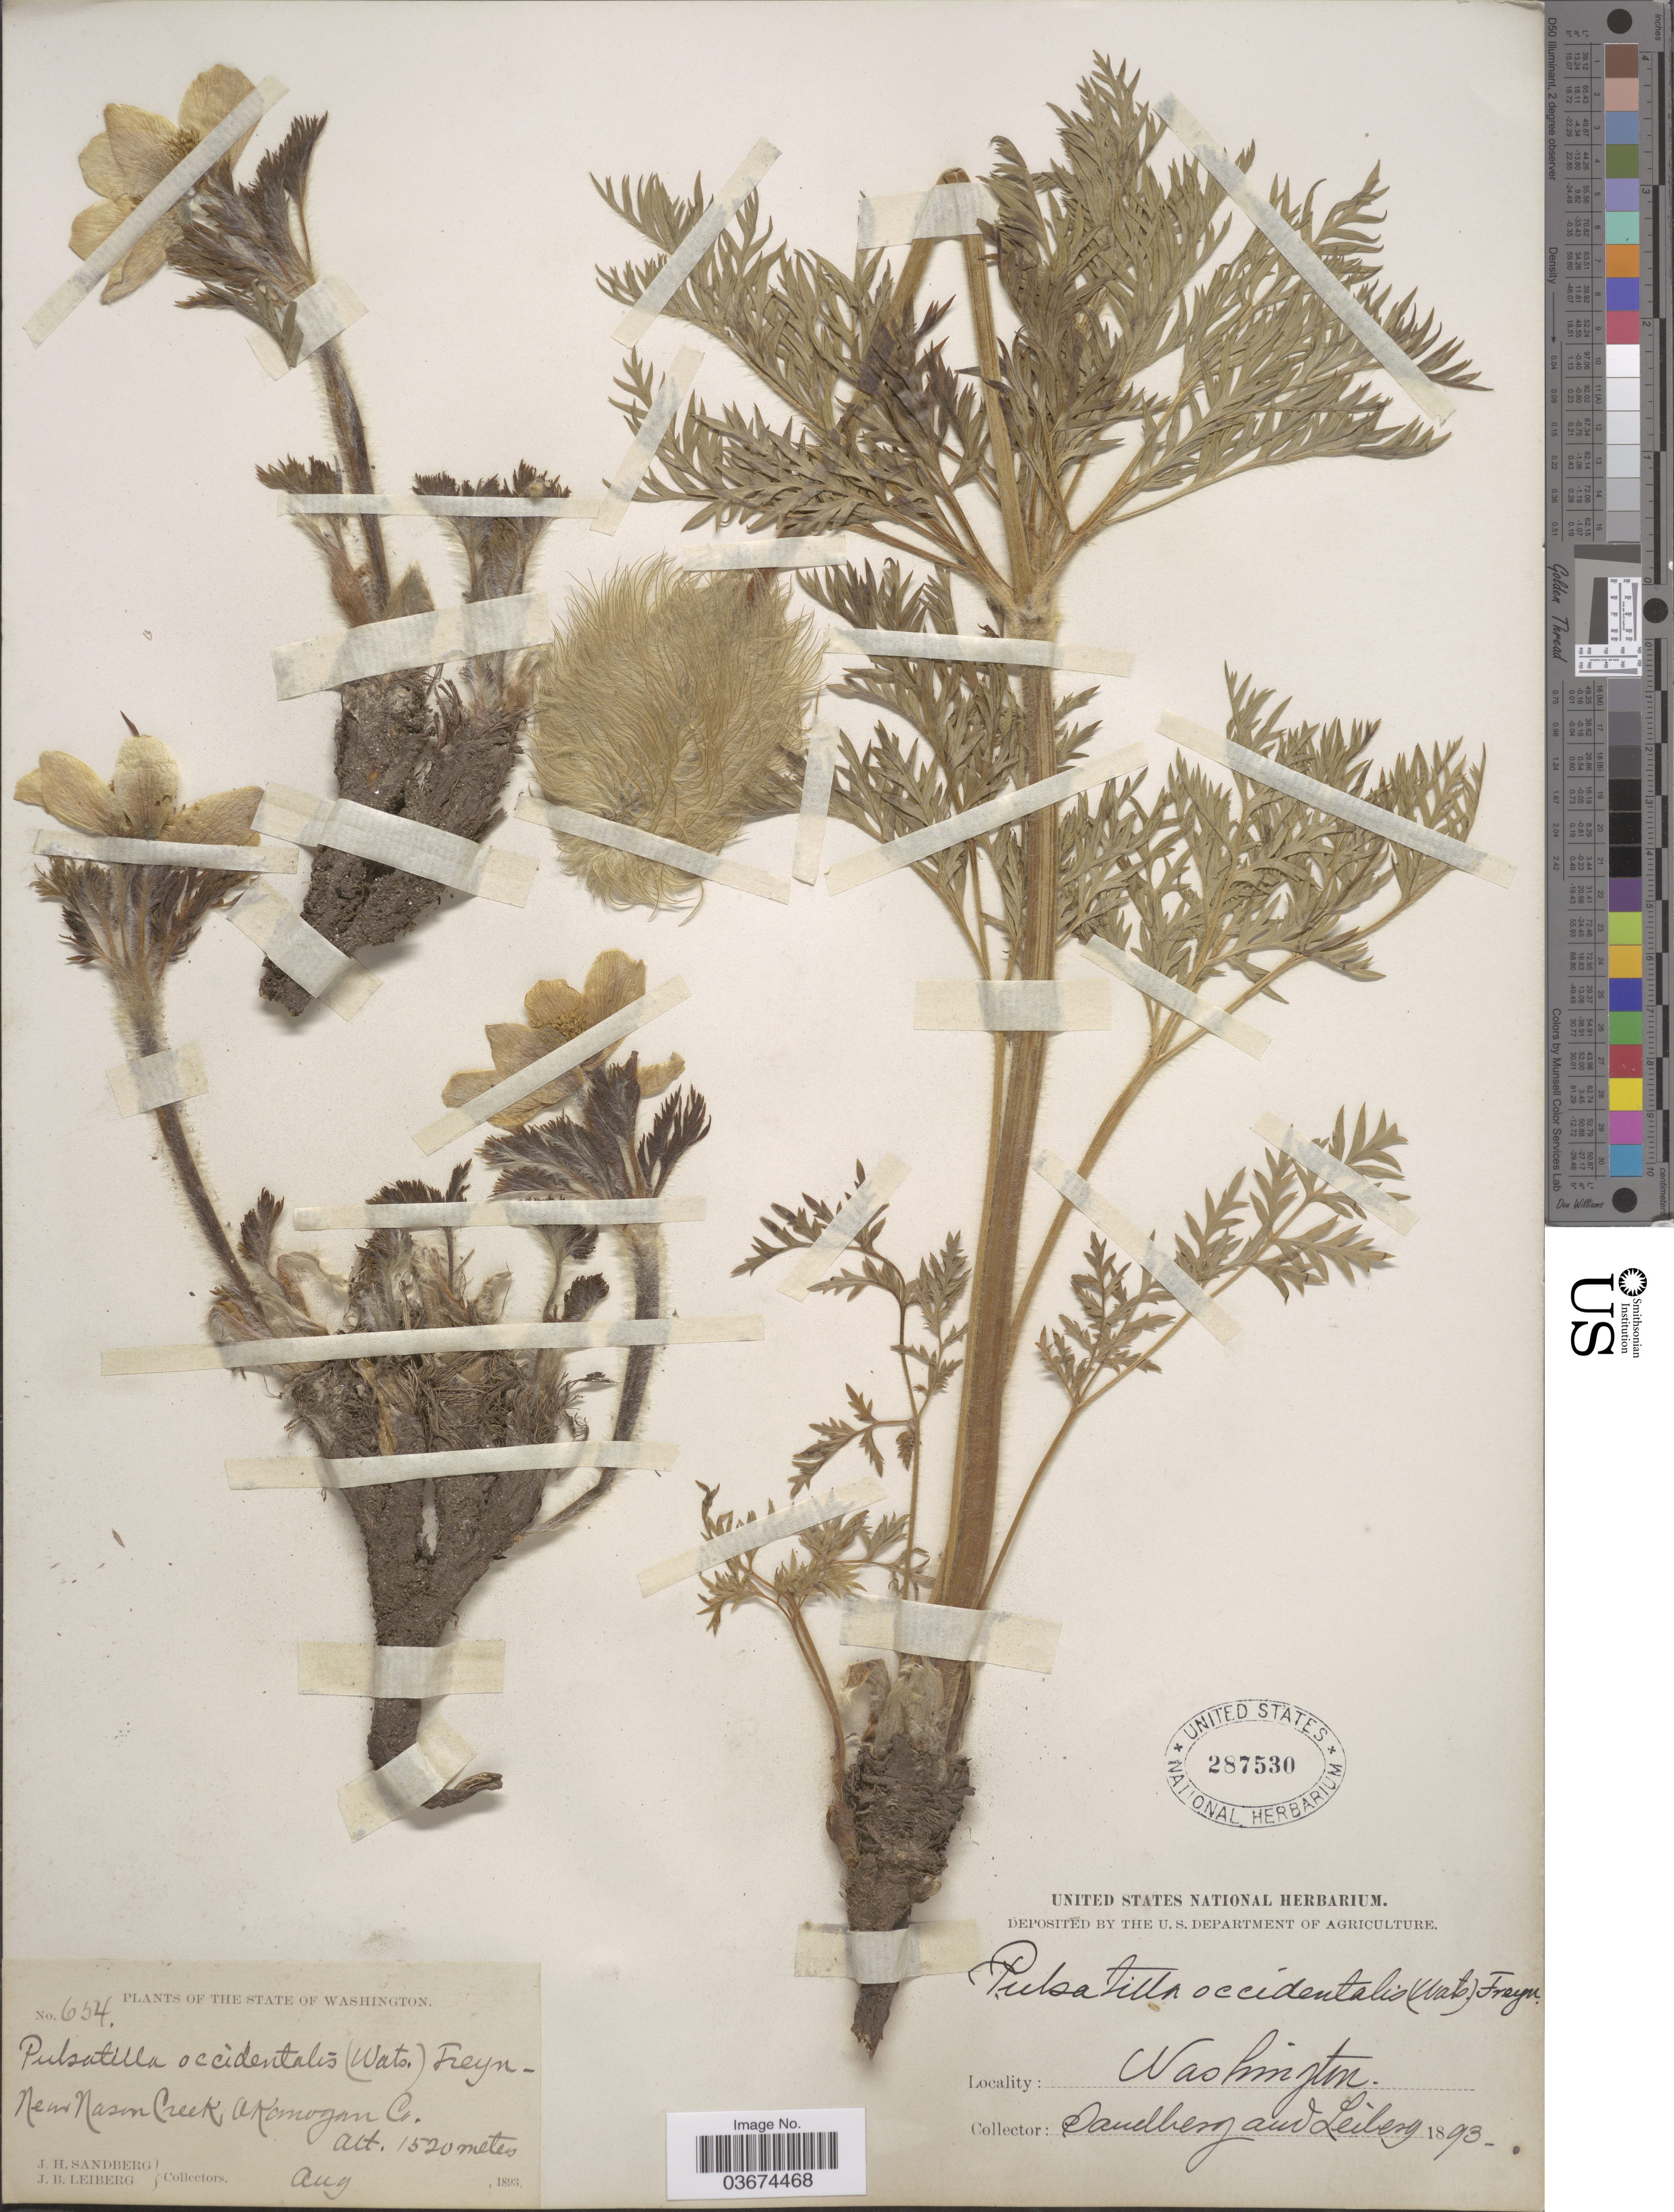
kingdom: Plantae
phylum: Tracheophyta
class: Magnoliopsida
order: Ranunculales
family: Ranunculaceae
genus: Pulsatilla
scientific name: Pulsatilla occidentalis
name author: (S. Watson) Freyn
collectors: J. H. Sandberg & J. B. Leiberg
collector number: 654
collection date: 1893-08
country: United States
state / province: Washington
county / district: Okanogan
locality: Near Nason Creek, Okanogan Co.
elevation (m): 1520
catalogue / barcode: US 287530